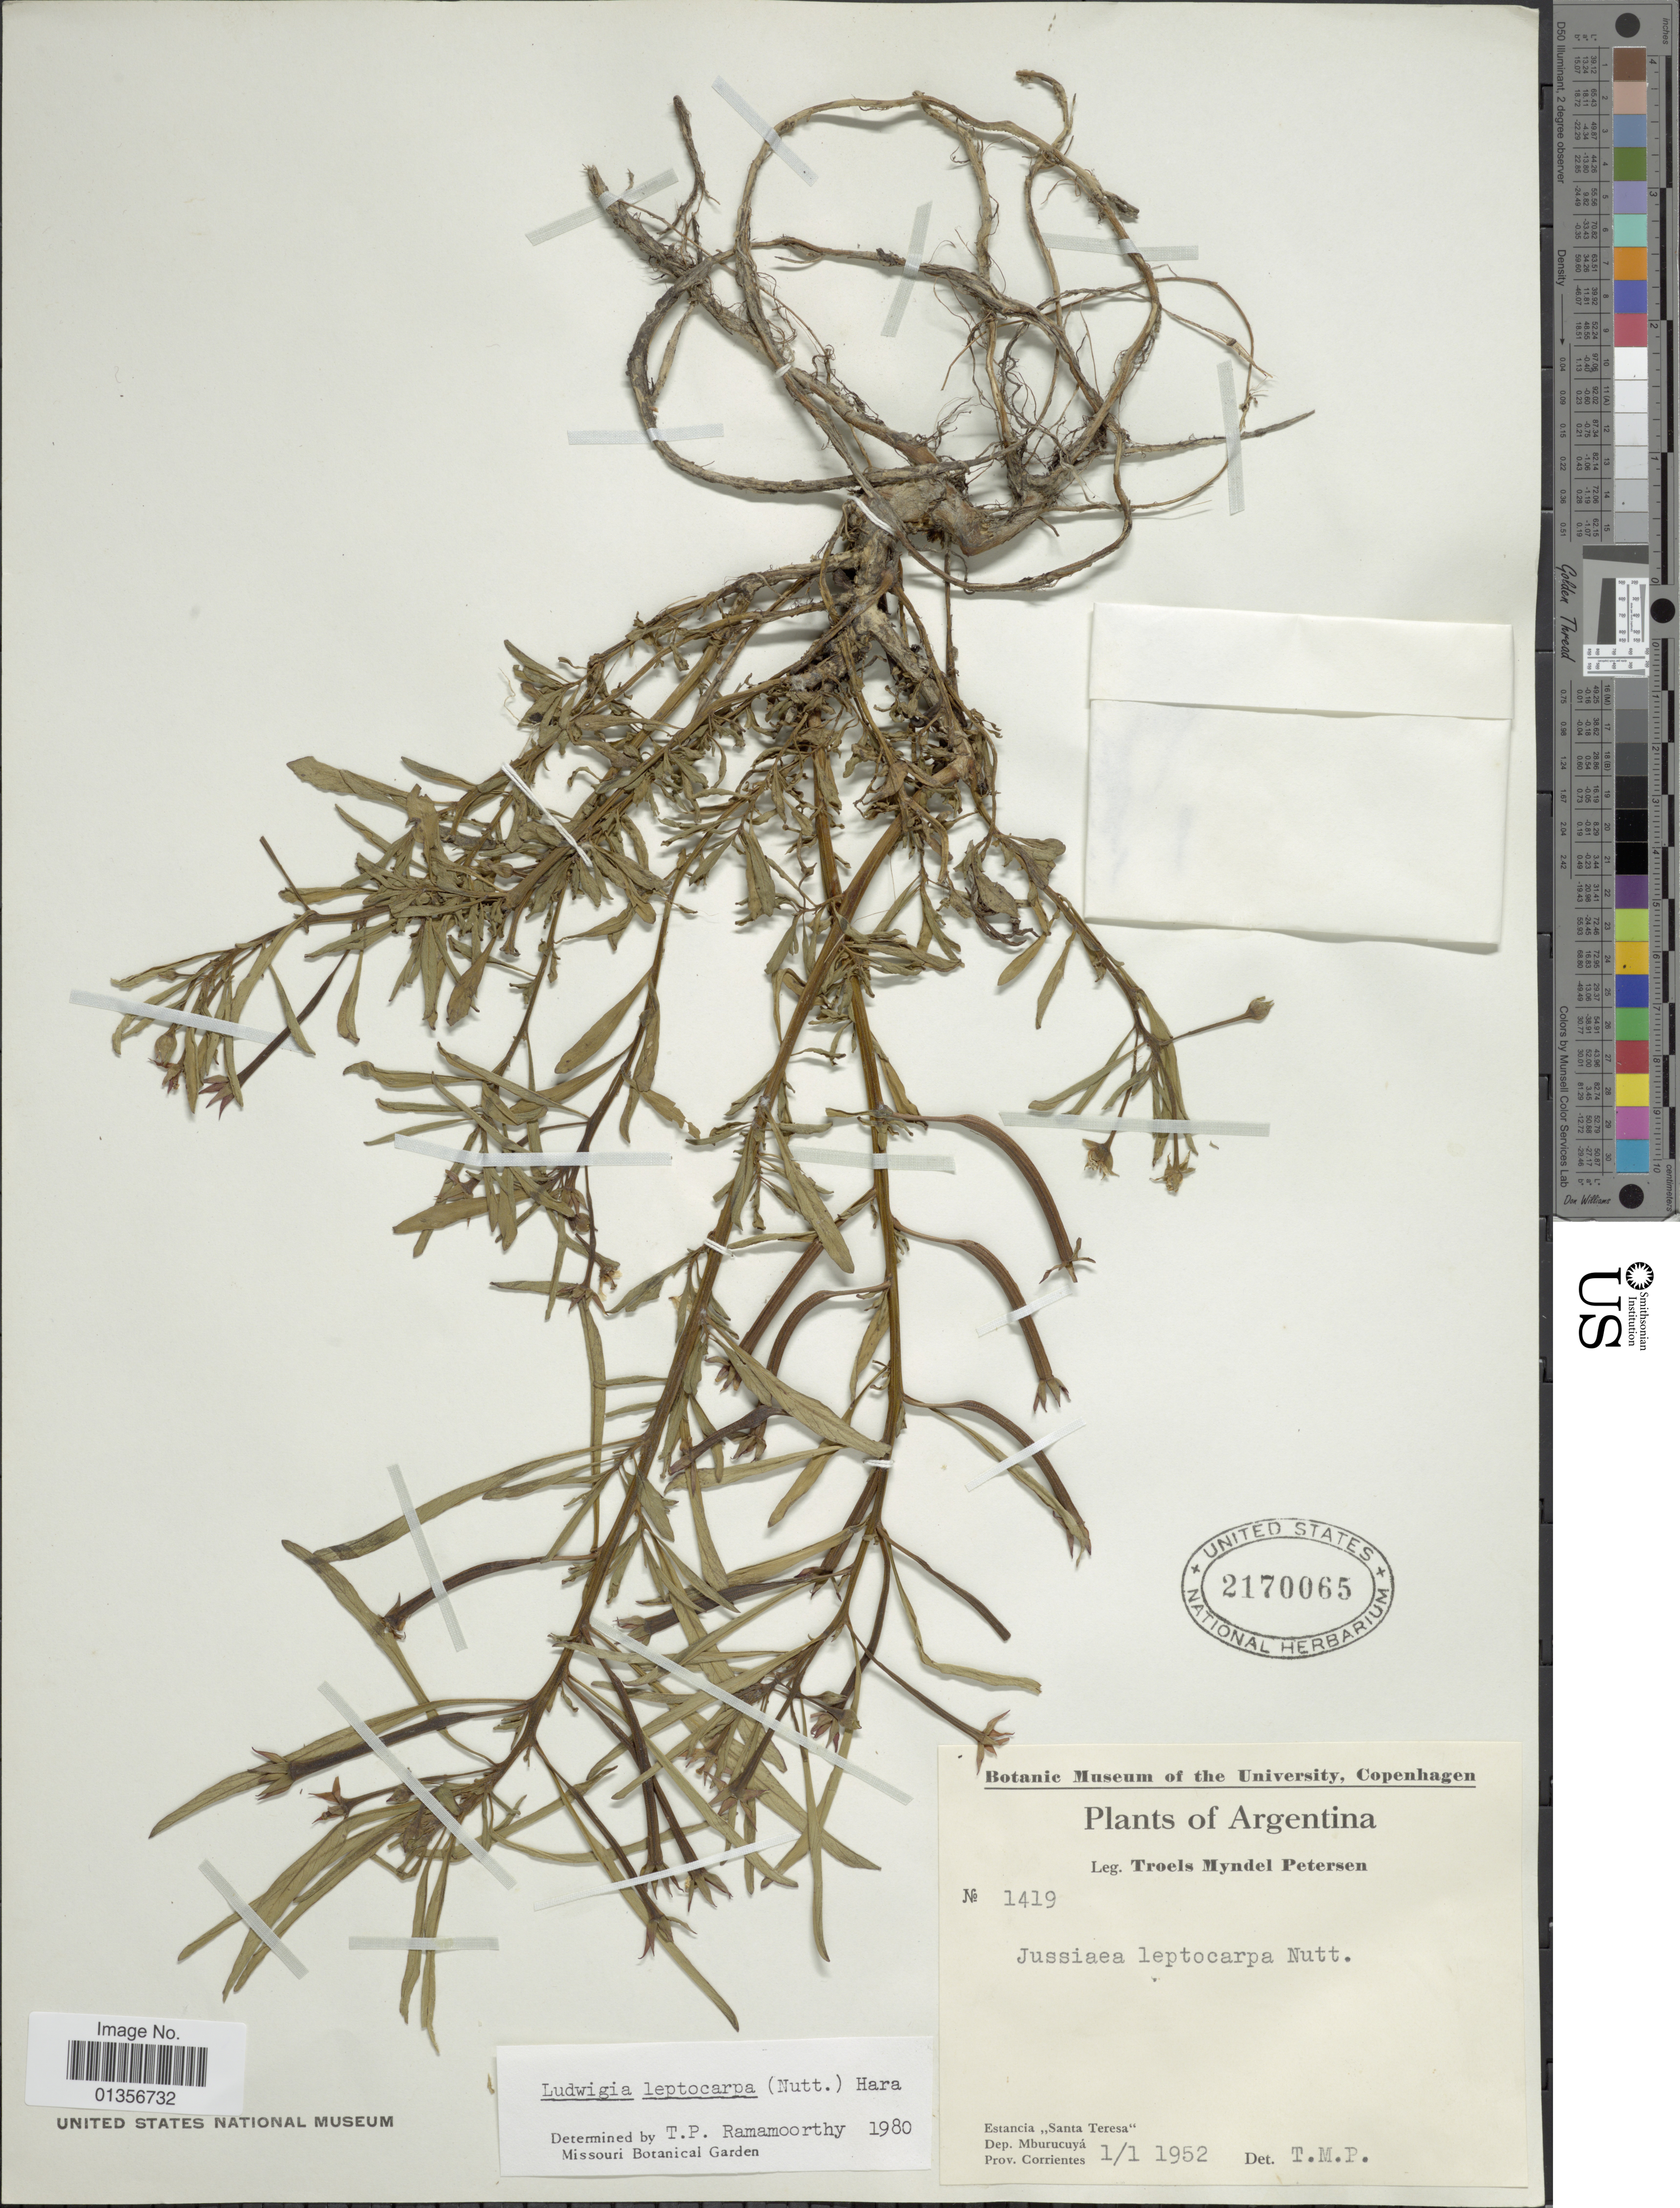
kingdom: Plantae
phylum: Tracheophyta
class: Magnoliopsida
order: Myrtales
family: Onagraceae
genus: Ludwigia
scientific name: Ludwigia leptocarpa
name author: (Nutt.) H. Hara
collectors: T. M. Petersen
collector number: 1419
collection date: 1952-01-01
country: Argentina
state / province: Corrientes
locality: Estancia "Santa Teresa", Dep. Mburucuyá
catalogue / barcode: US 2170065